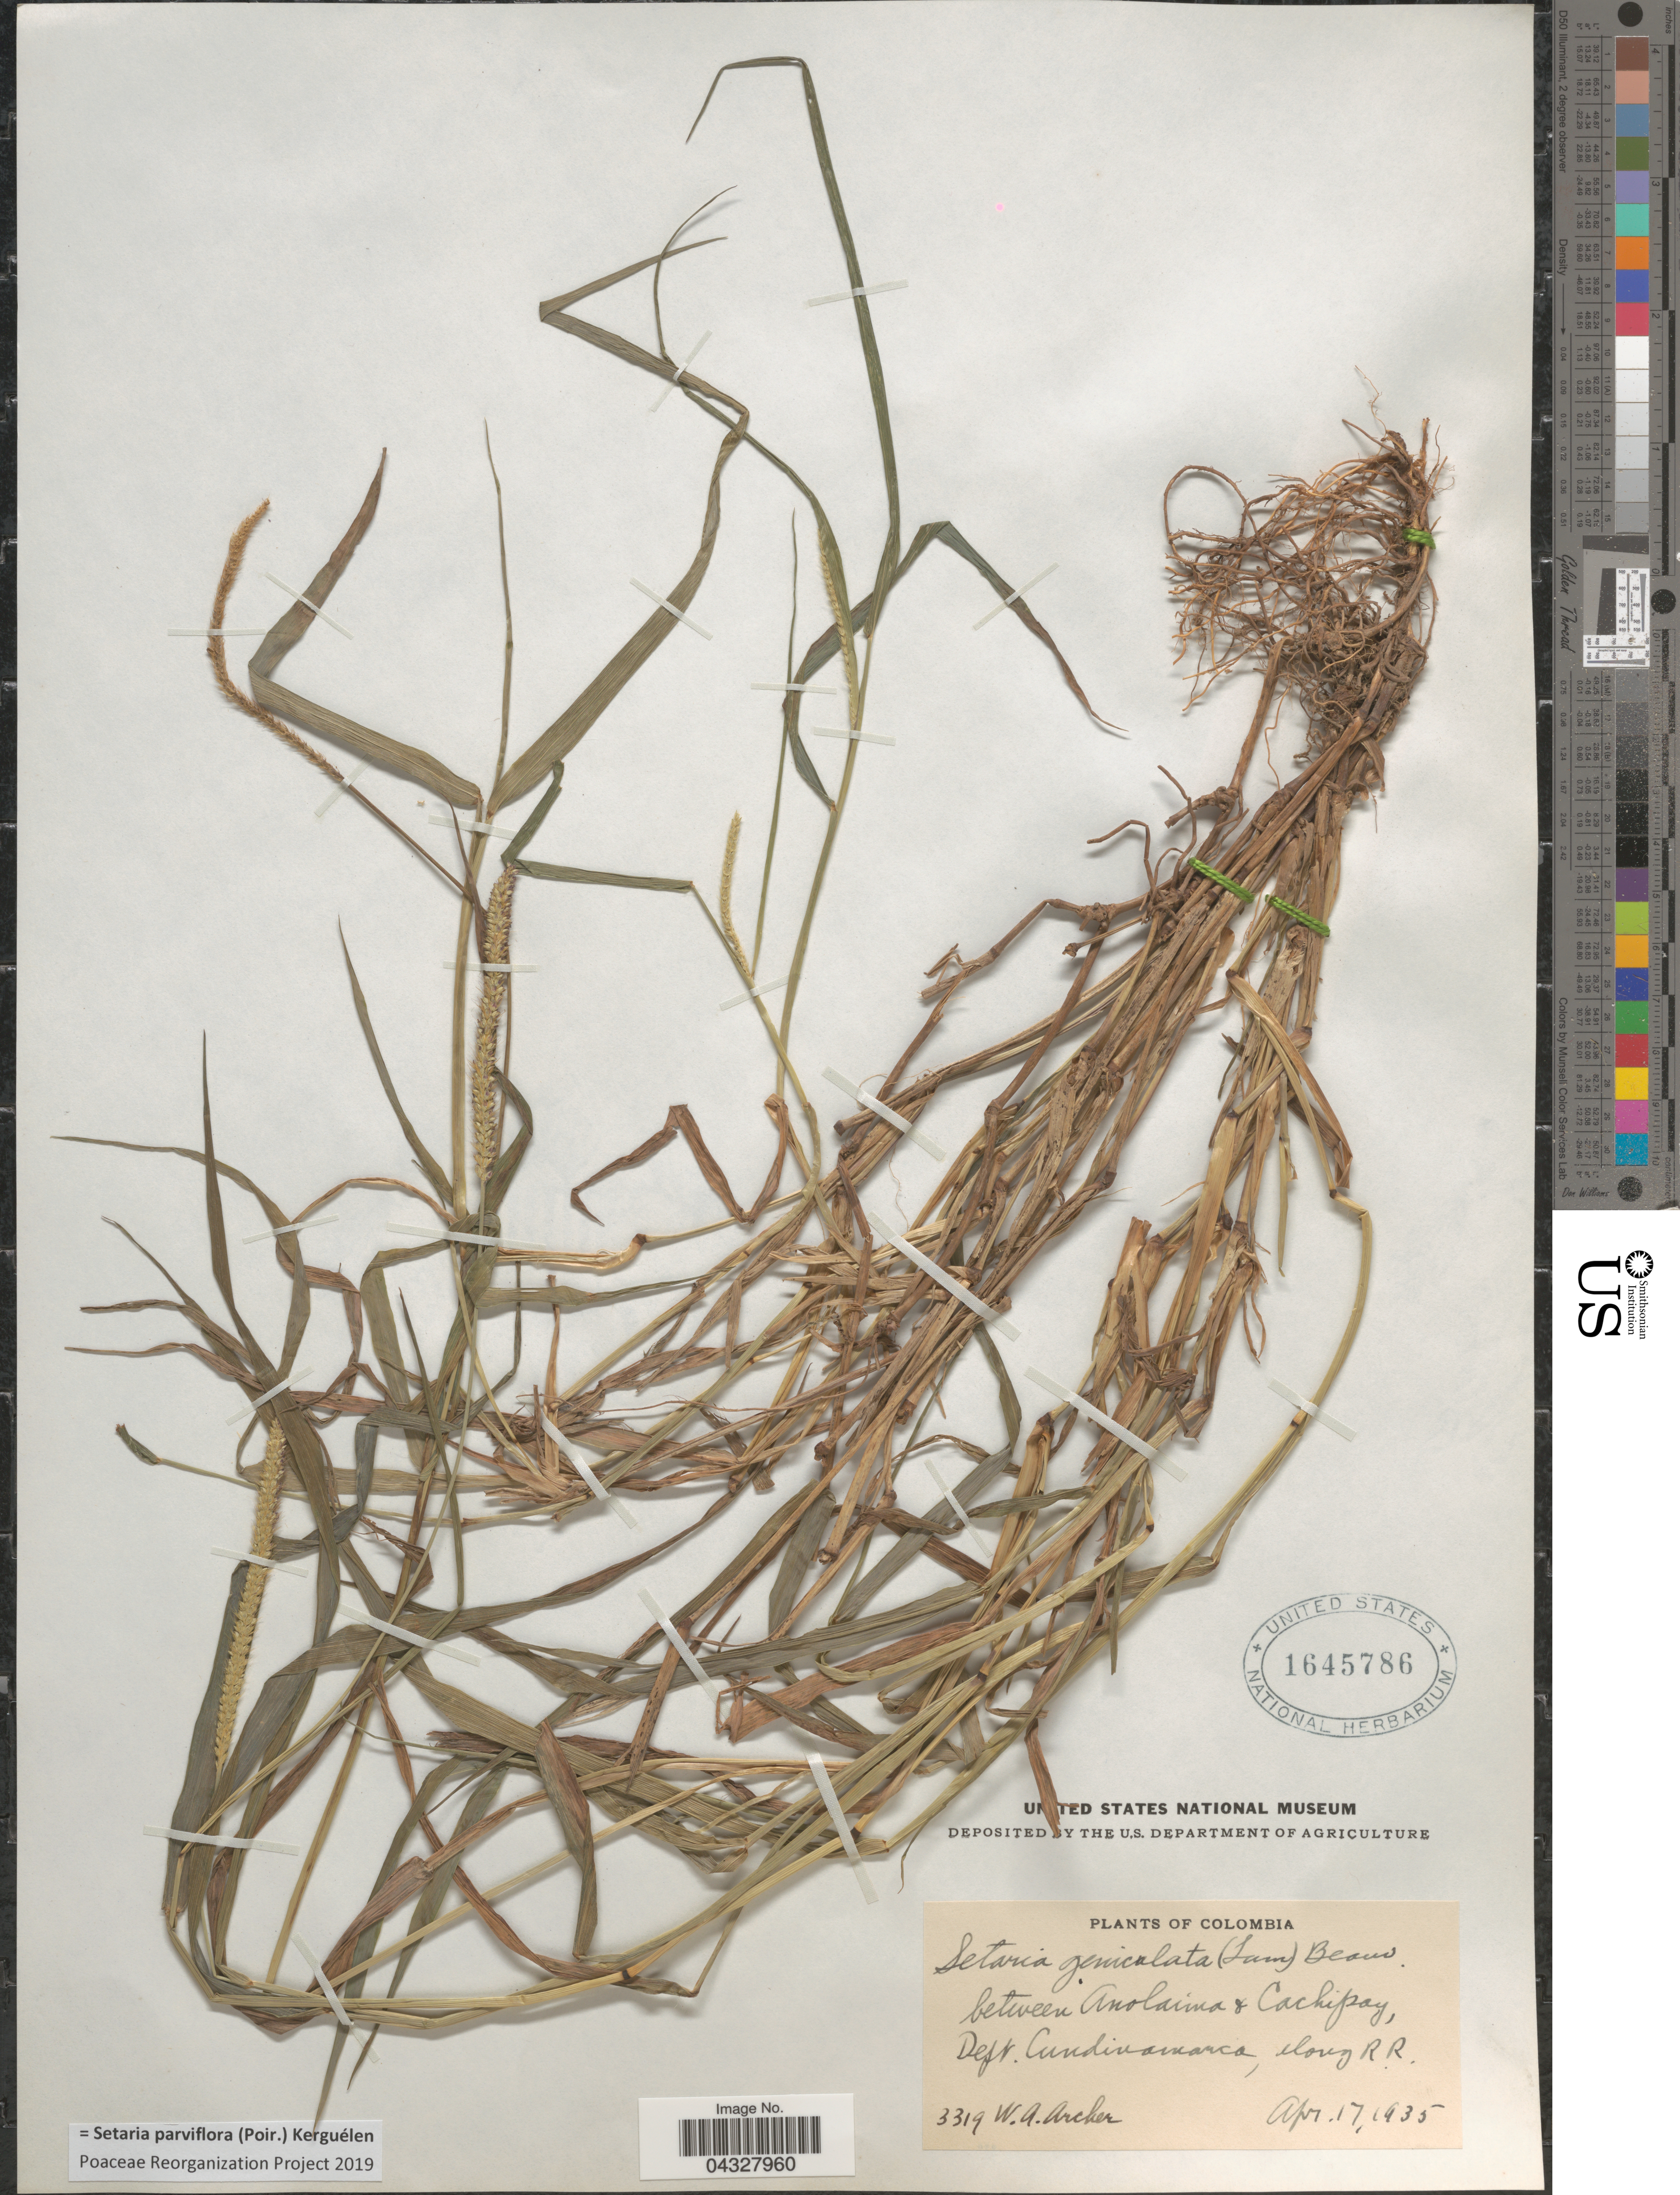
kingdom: Plantae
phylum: Tracheophyta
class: Liliopsida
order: Poales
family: Poaceae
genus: Setaria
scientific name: Setaria parviflora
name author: (Poir.) Kerguélen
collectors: W. Archer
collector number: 3319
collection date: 1935-04-17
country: Colombia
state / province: Cundinamarca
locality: Between Anolaima & Cachipay, Dept. Cundinamarca, along R.R.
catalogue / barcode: US 1645786